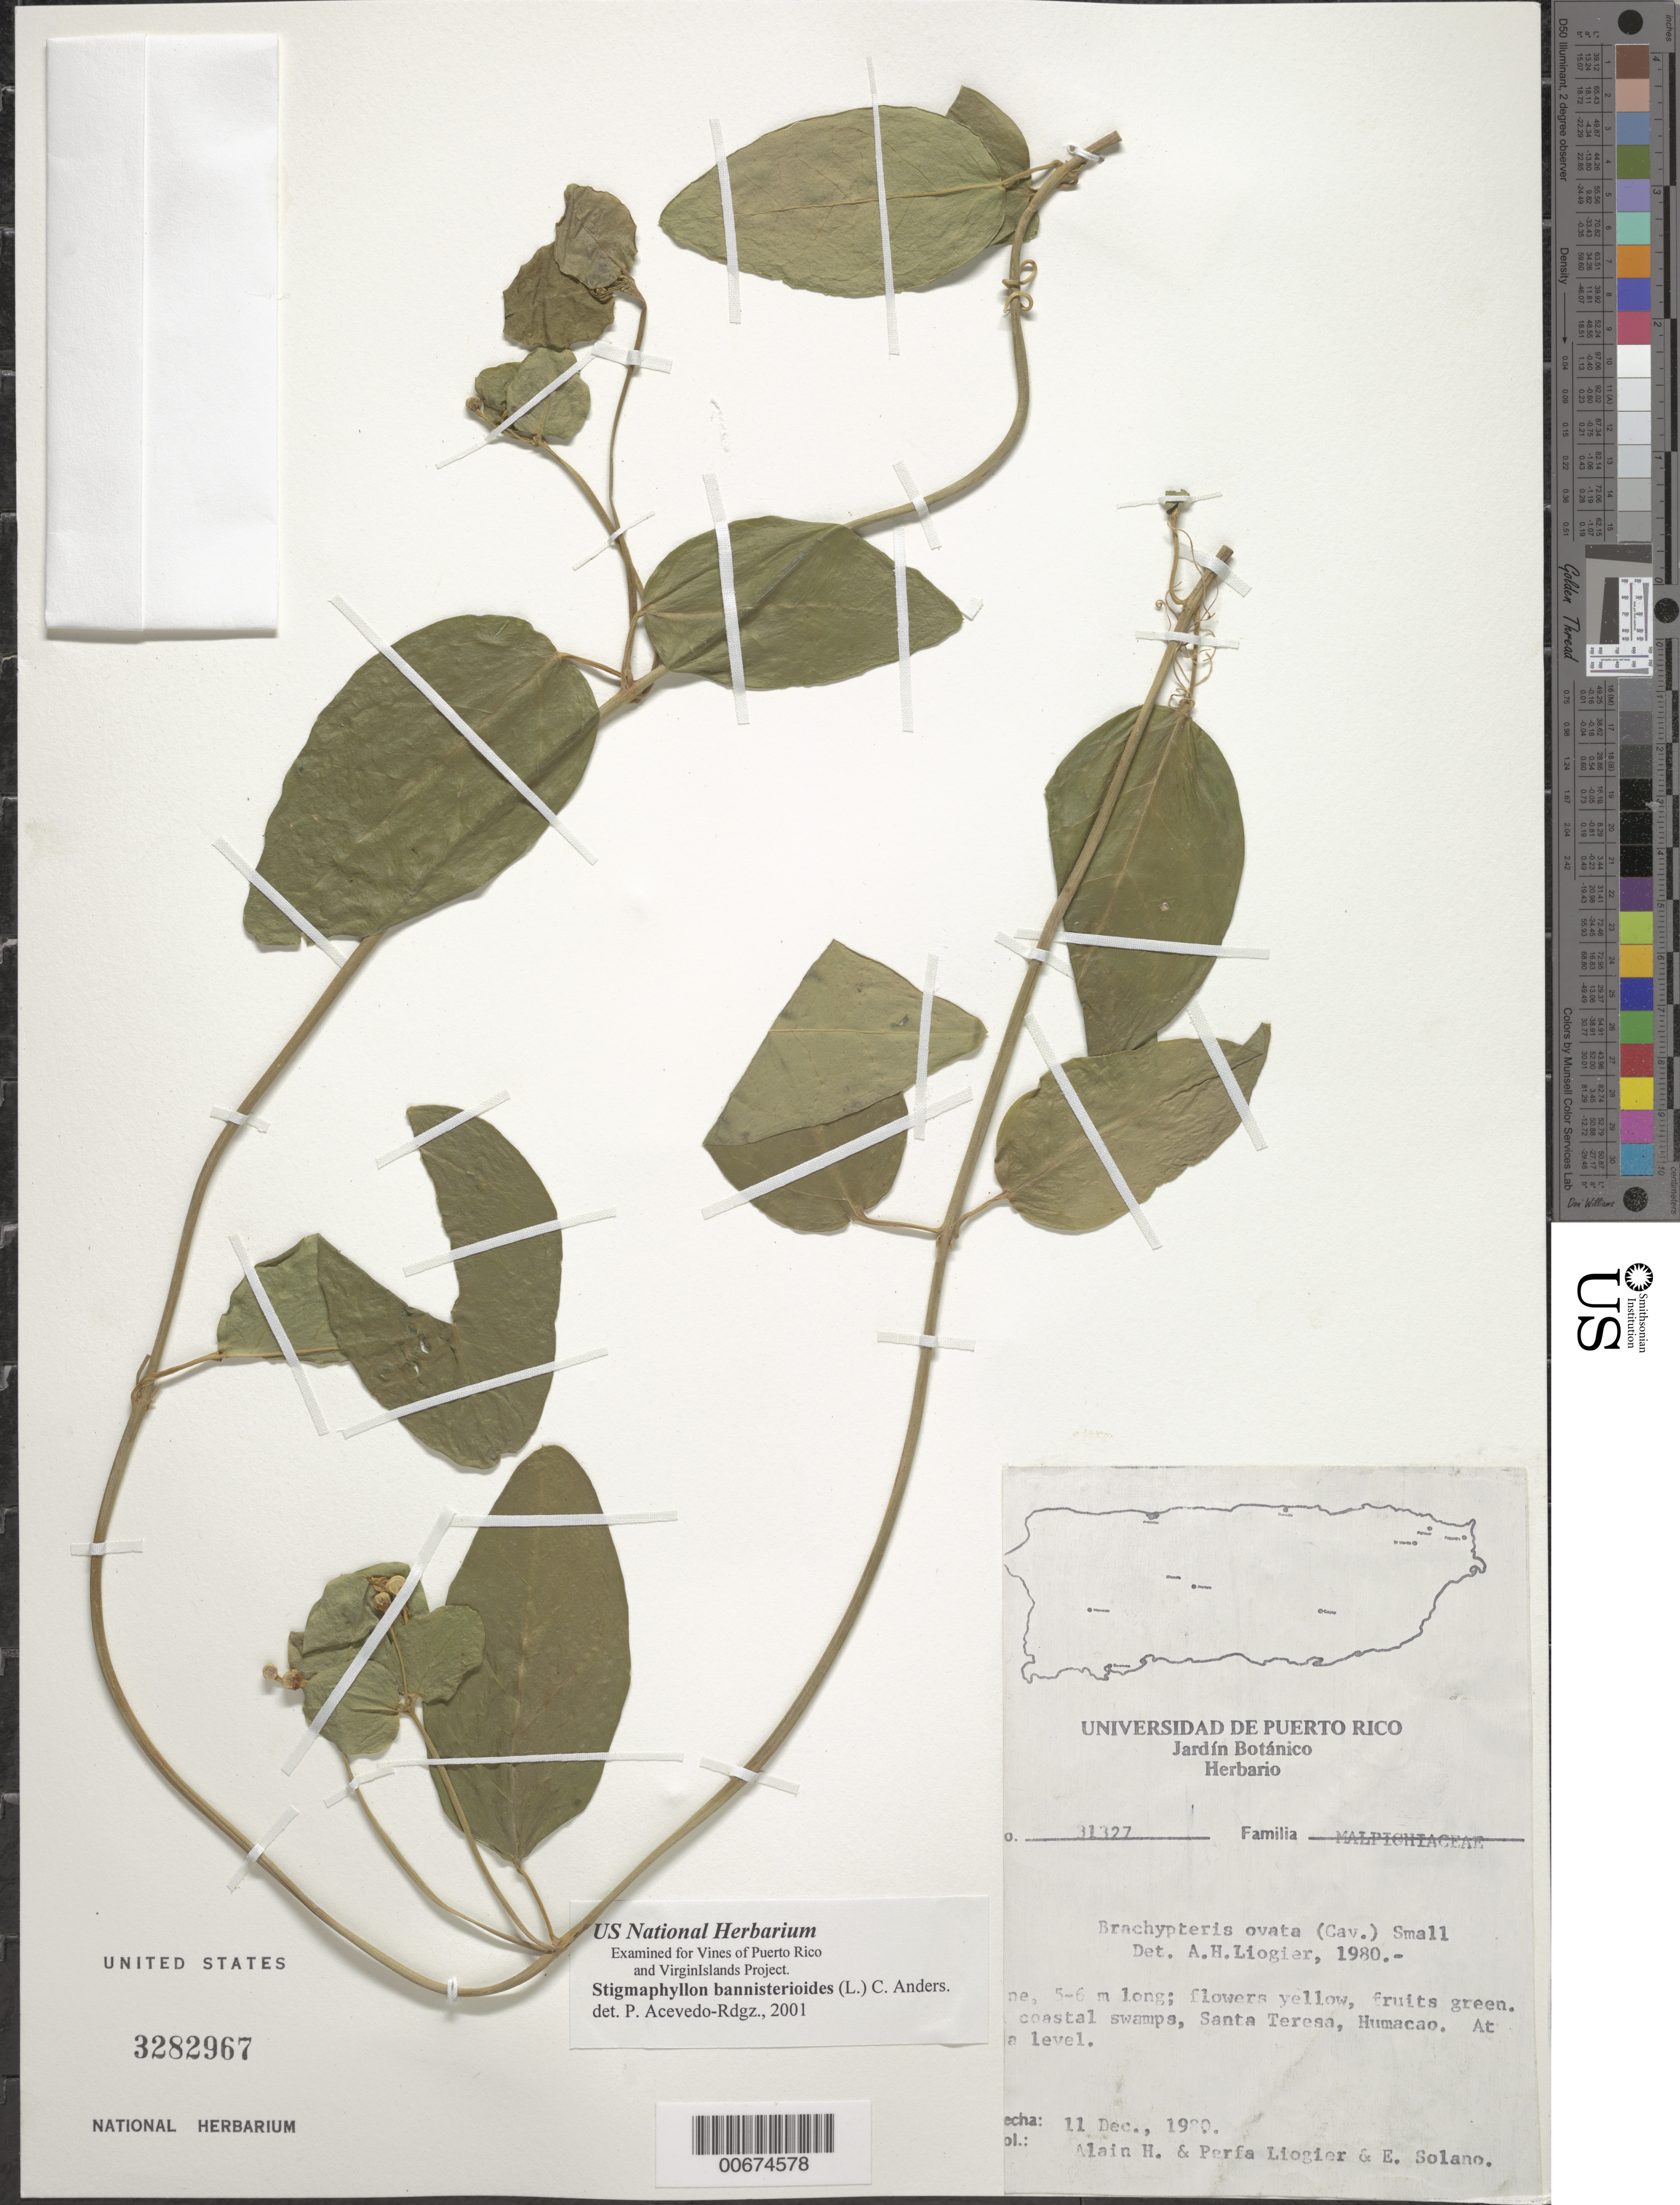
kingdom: Plantae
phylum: Tracheophyta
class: Magnoliopsida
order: Malpighiales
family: Malpighiaceae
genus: Stigmaphyllon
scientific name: Stigmaphyllon bannisterioides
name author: (L.) C.E. Anderson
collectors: A. H. Liogier, M. P. Liogier & E. Solano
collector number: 31327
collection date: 1980-12-11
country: Puerto Rico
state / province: Humacao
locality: Santa Teresa.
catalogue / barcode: US 3282967